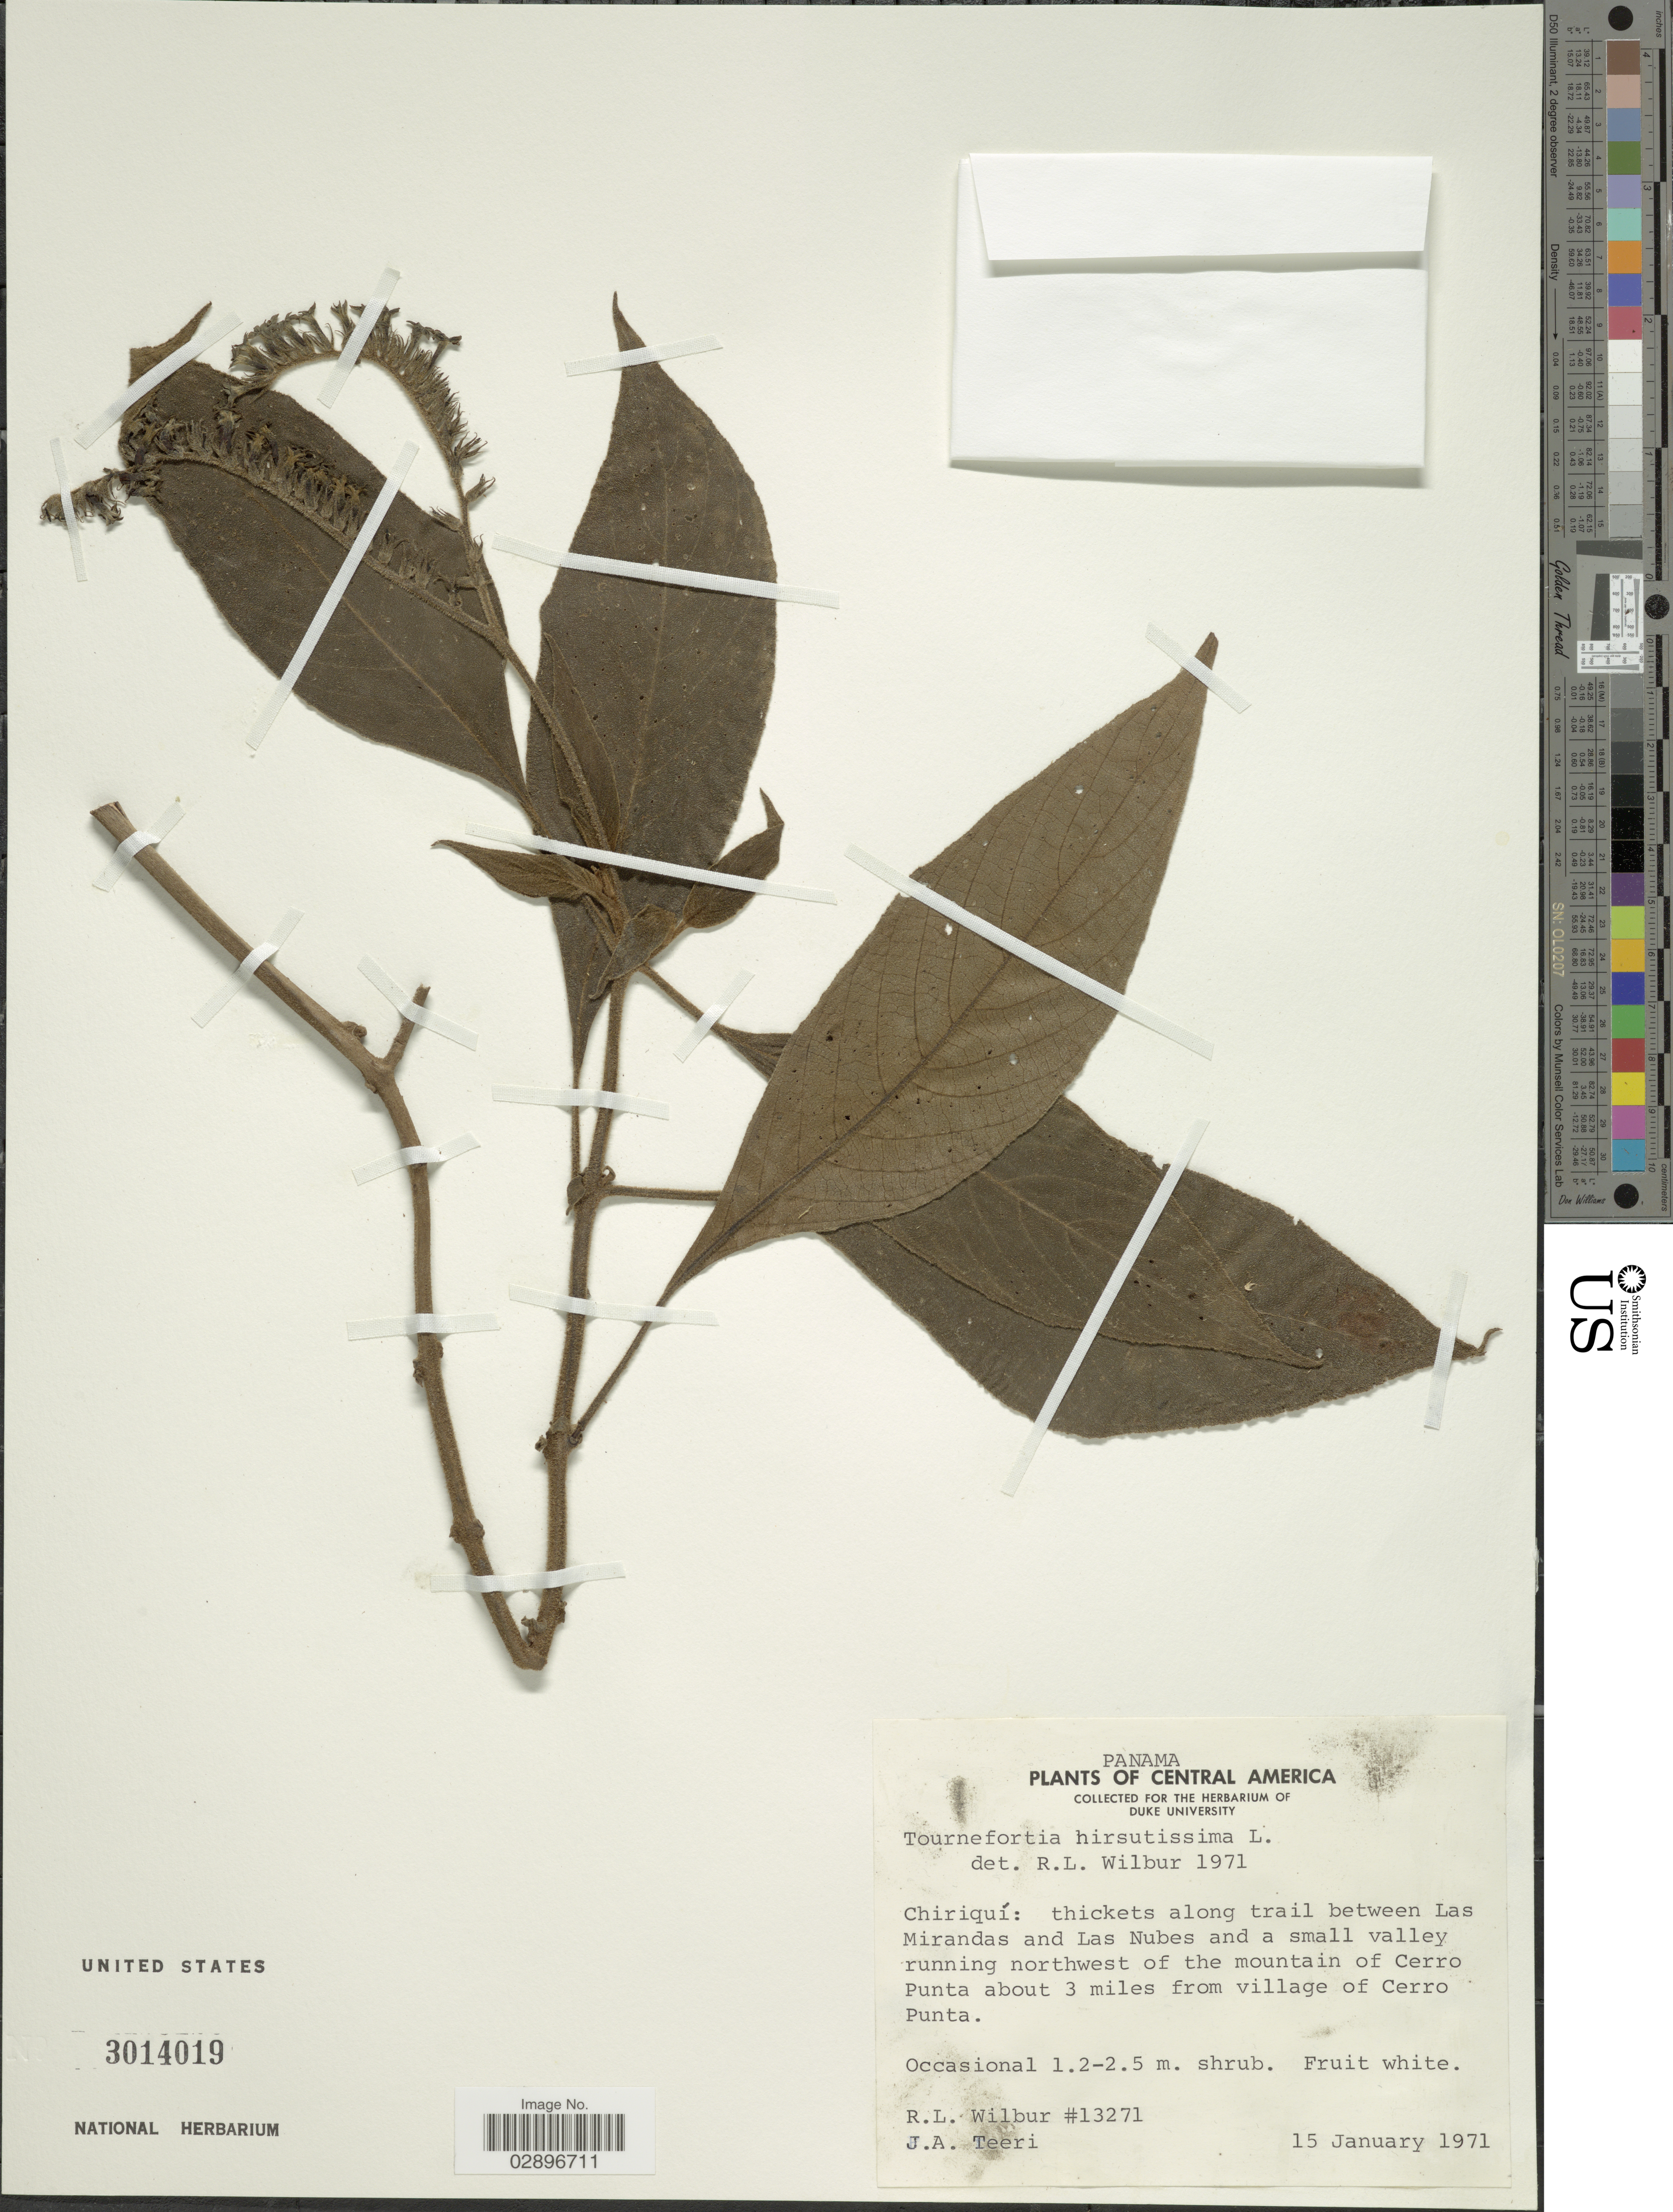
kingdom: Plantae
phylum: Tracheophyta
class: Magnoliopsida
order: Boraginales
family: Heliotropiaceae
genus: Tournefortia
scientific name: Tournefortia hirsutissima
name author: L.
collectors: R. L. Wilbur & J. Teeri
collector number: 13271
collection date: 1971-01-15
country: Panama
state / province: Chiriqui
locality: Thickets along trail between Las Mirandas and Las Nubes and a small valley running northwest of the mountain of Cerro Punta about 3 miles from village of Cerro Punta.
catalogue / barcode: US 3014019